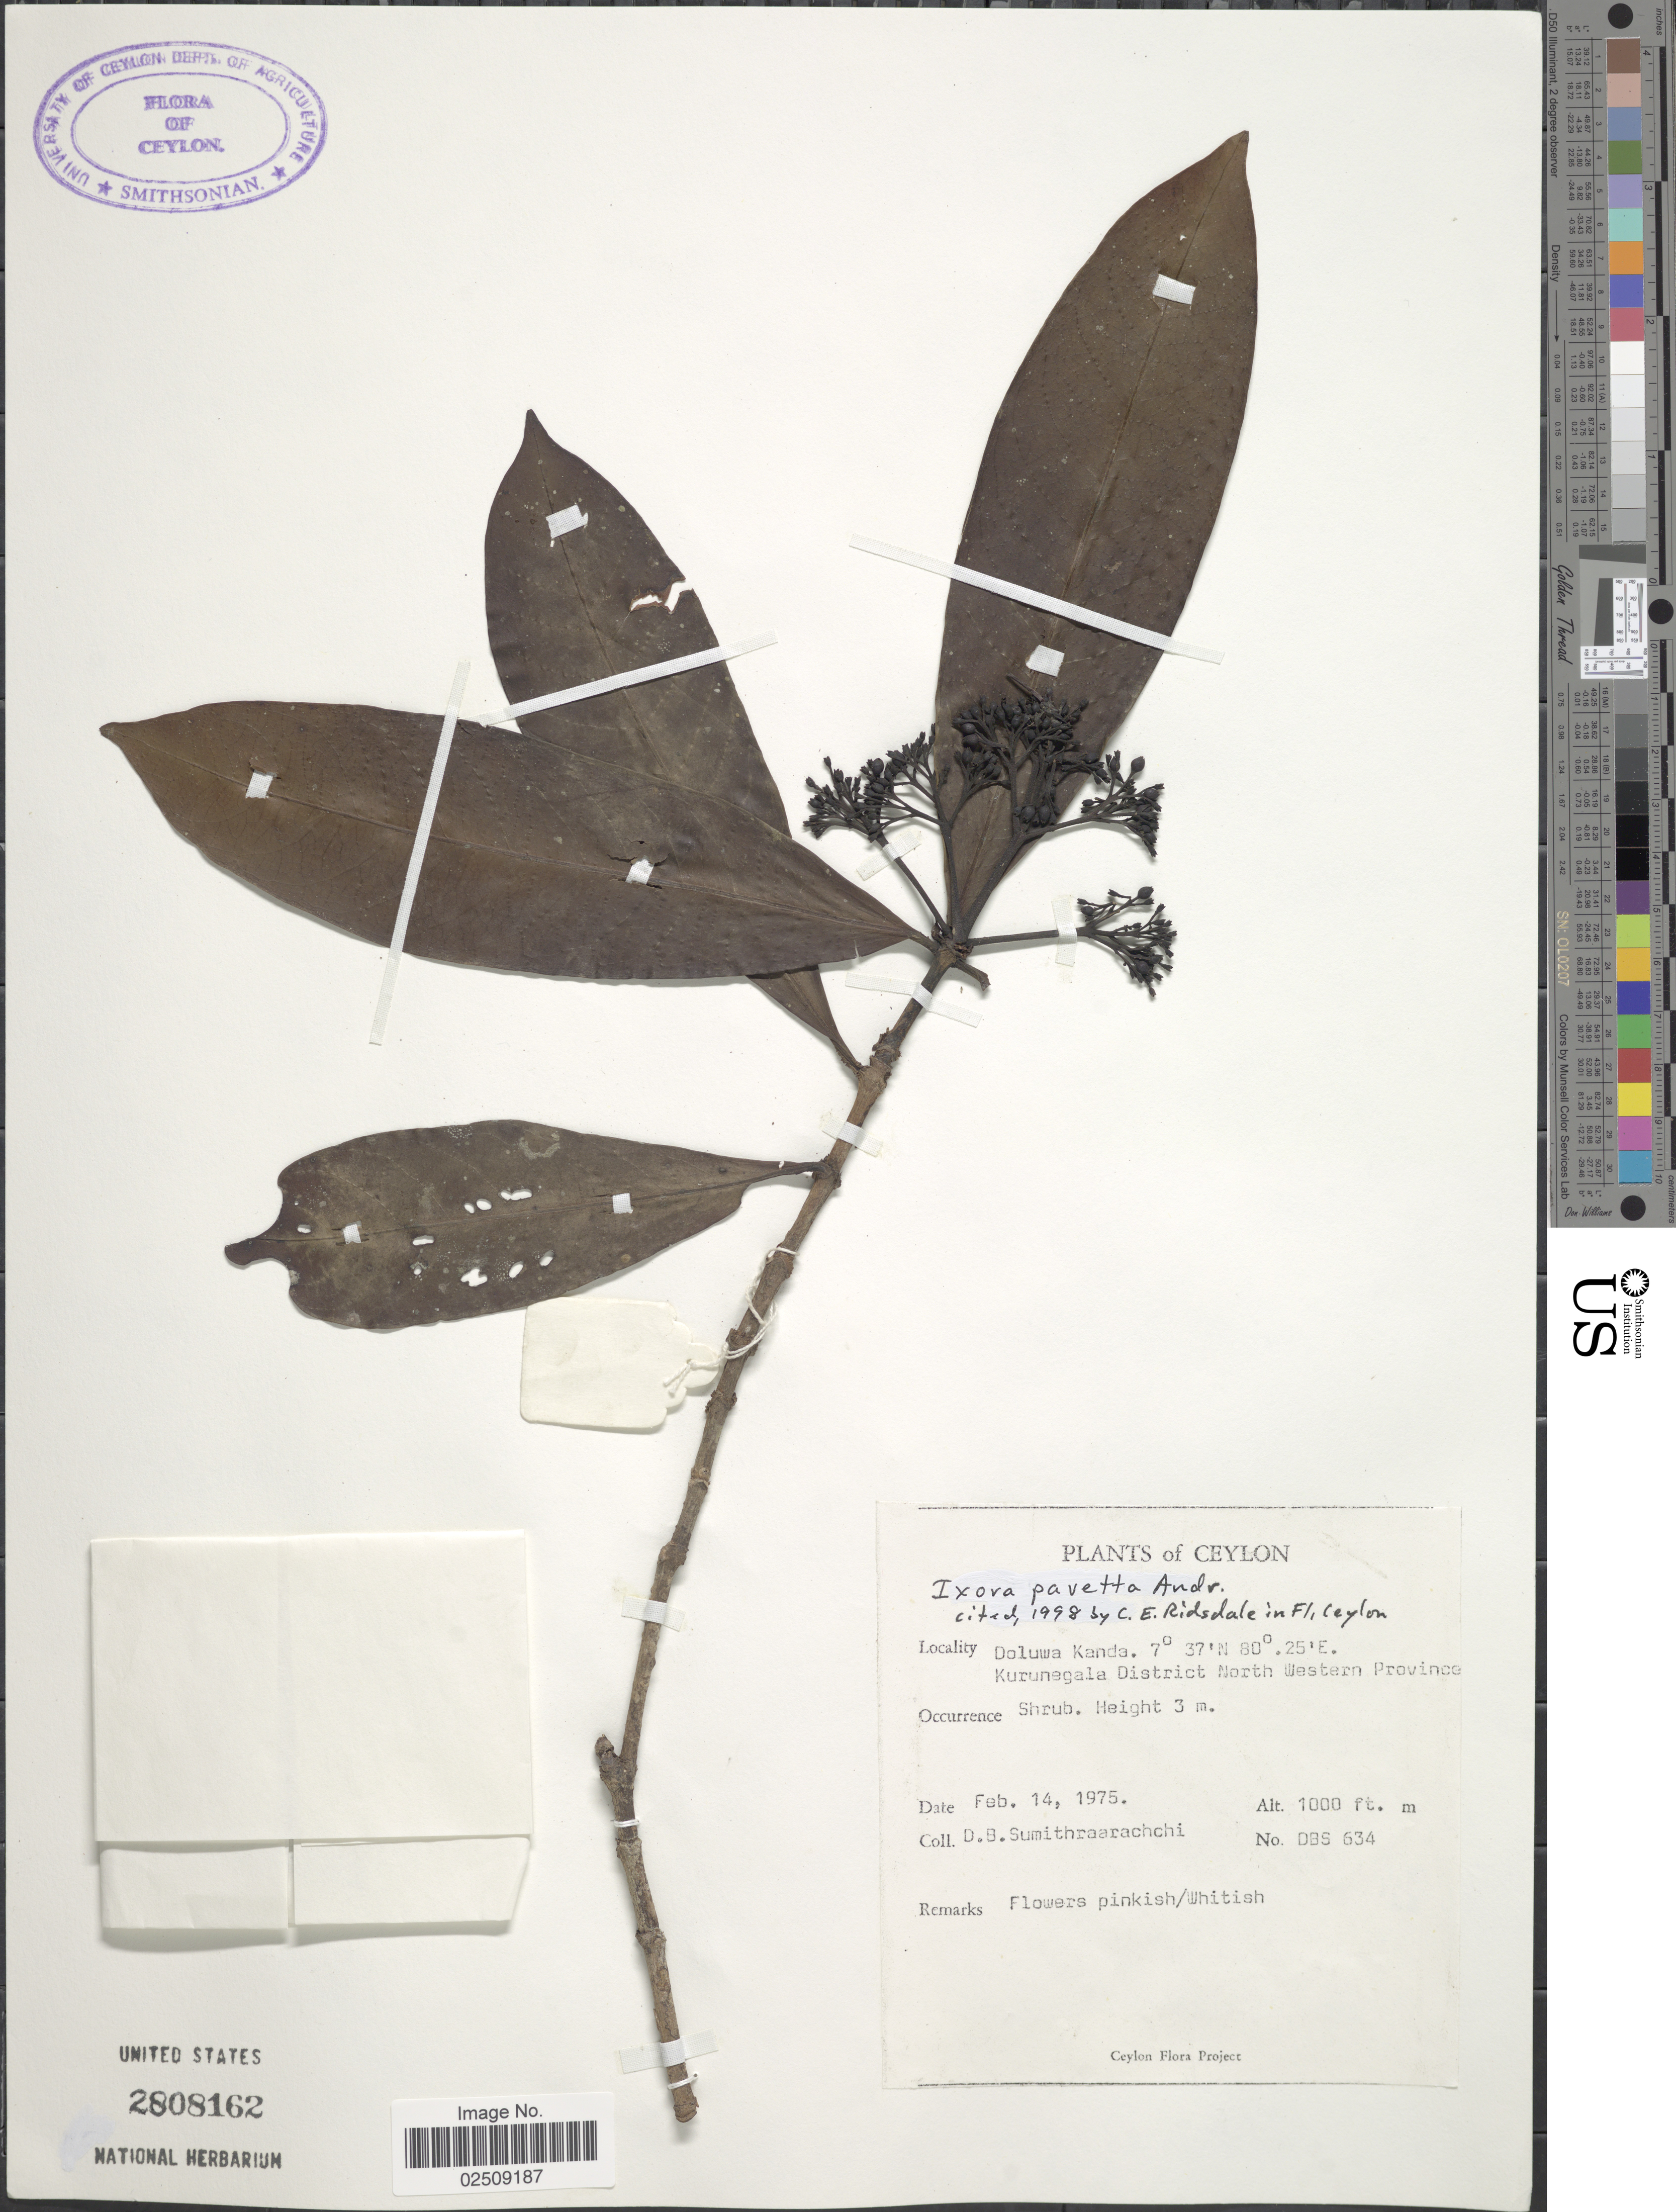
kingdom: Plantae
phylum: Tracheophyta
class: Magnoliopsida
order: Gentianales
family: Rubiaceae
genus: Ixora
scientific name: Ixora pavetta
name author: Andrews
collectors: D. B. Sumithraarachchi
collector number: DBS 634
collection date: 1975-02-14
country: Sri Lanka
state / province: North Western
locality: Ceylon. Doluwa Kanda. Kurunegala District North Western Province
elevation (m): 305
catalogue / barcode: US 2808162